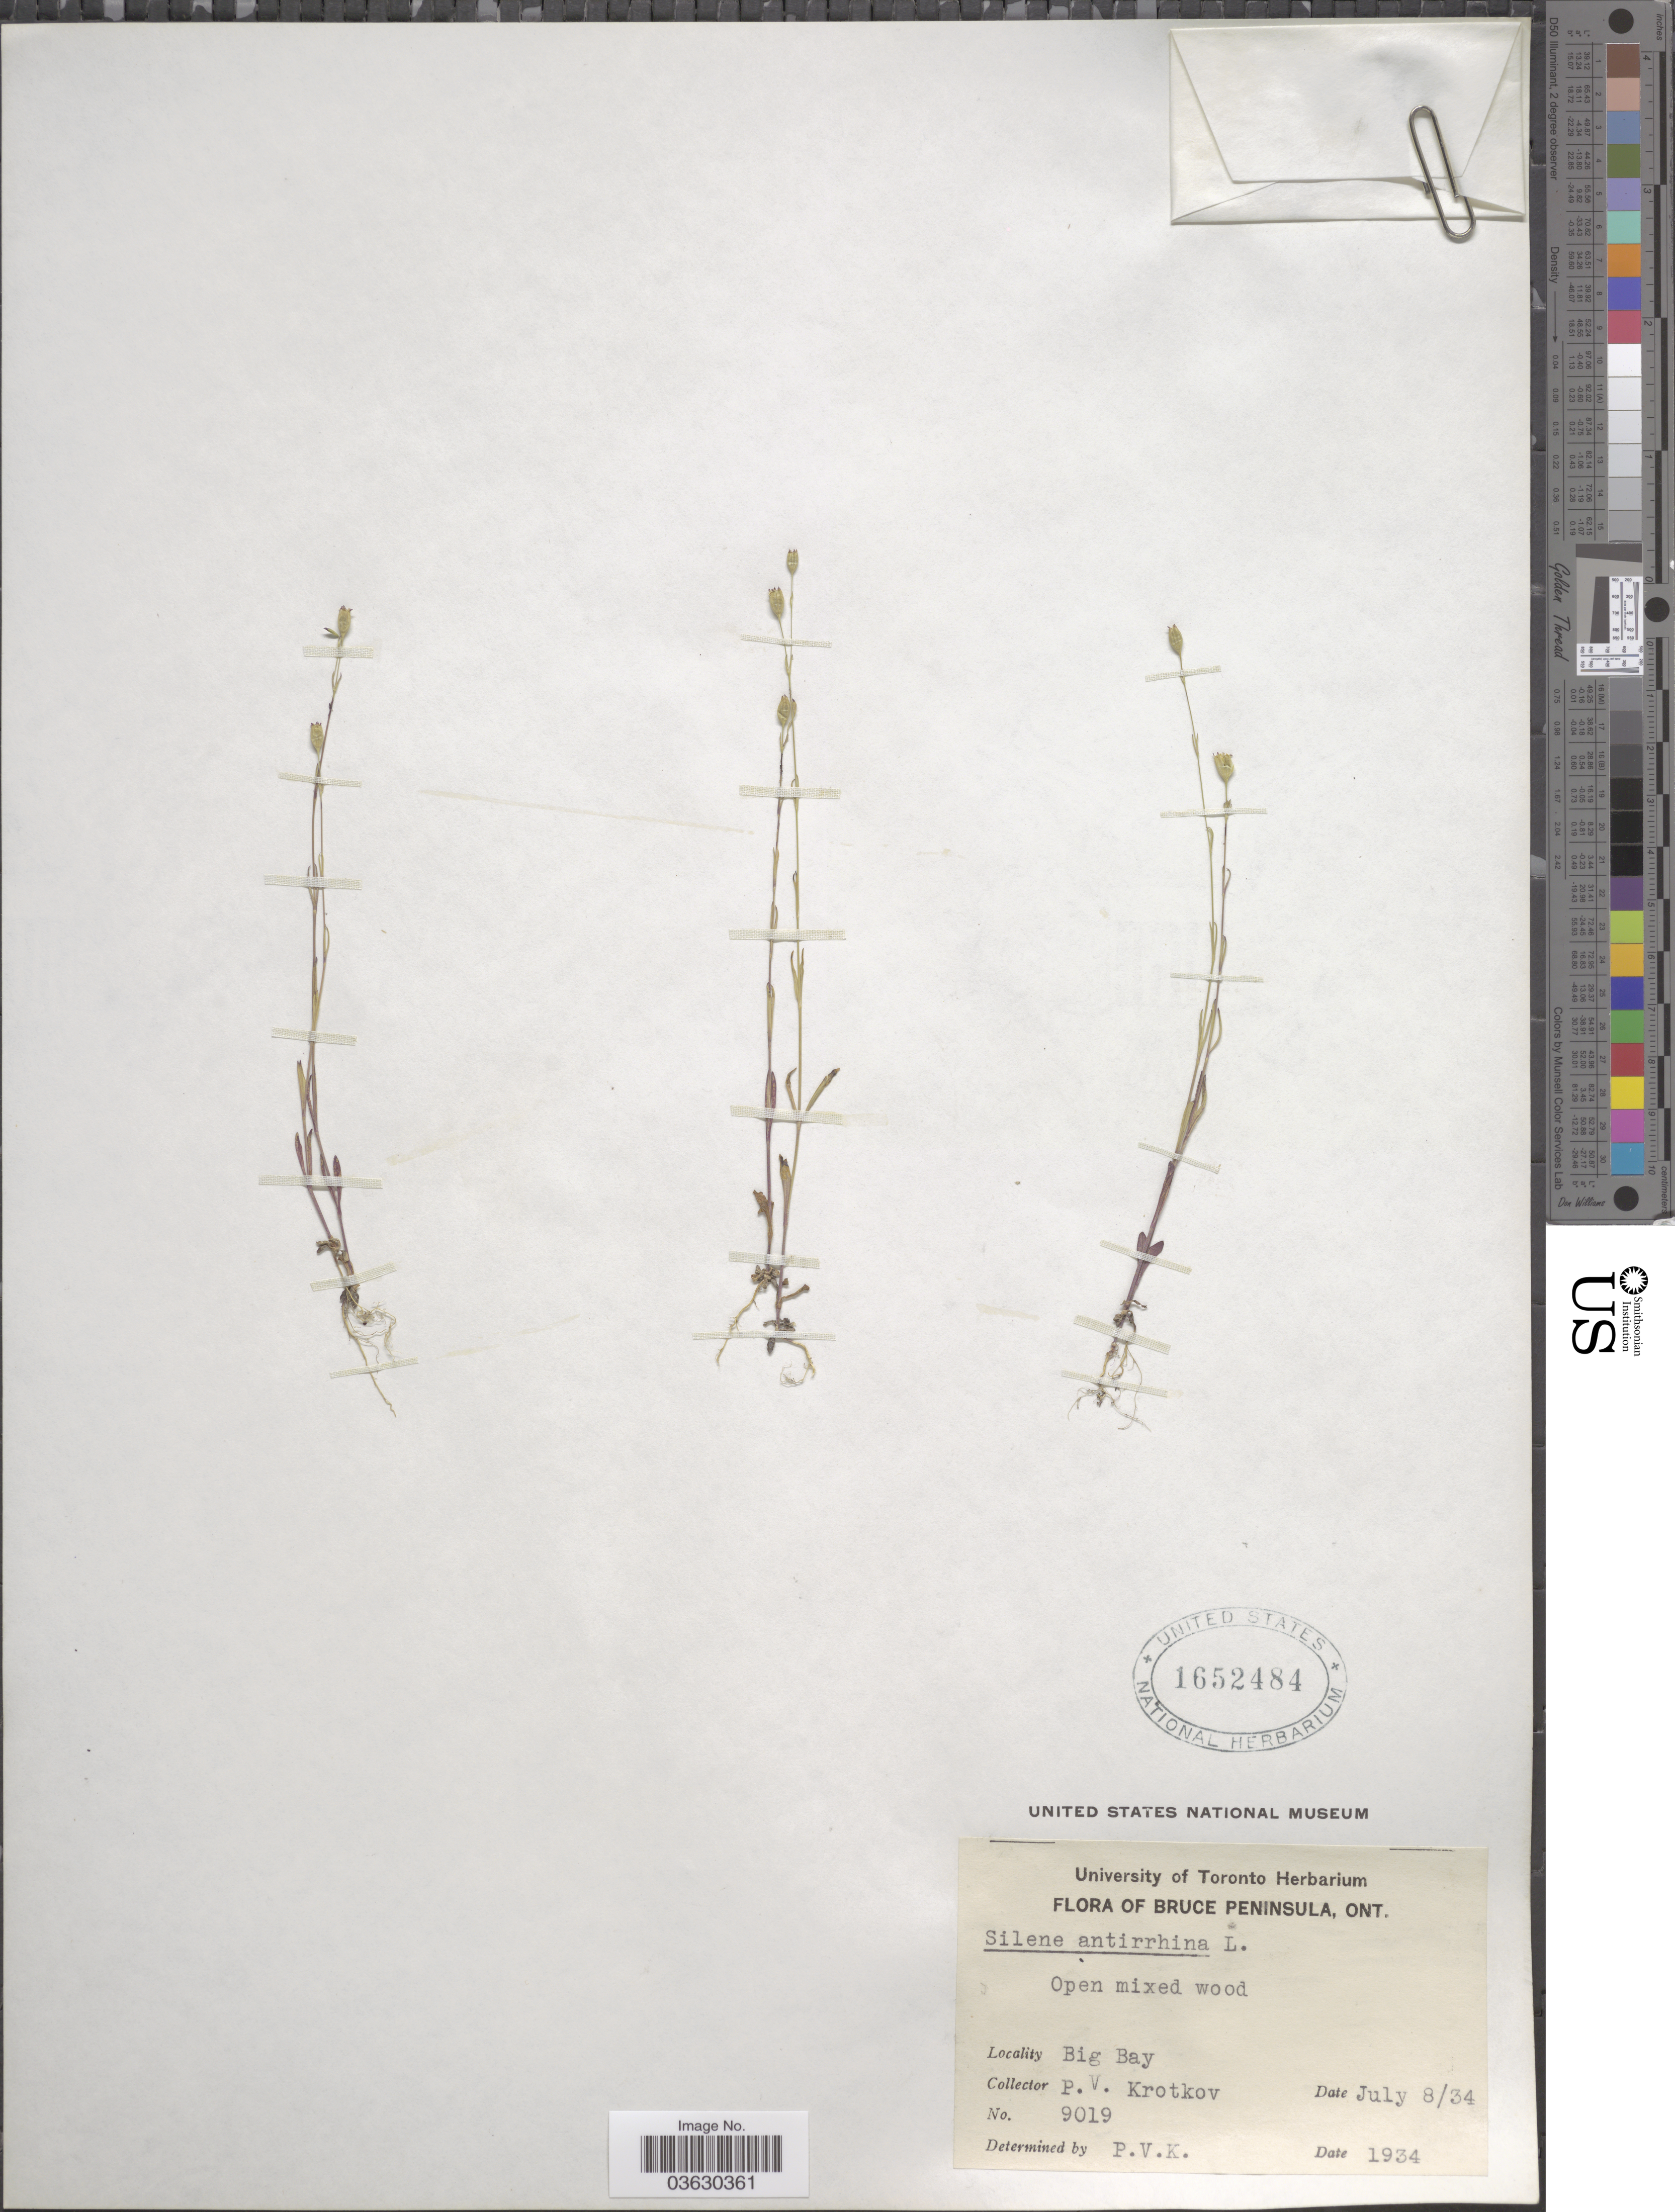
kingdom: Plantae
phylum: Tracheophyta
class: Magnoliopsida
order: Caryophyllales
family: Caryophyllaceae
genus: Silene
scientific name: Silene antirrhina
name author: L.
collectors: P. V. Krotkov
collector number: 9019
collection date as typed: Transcribed d/m/y: 8/7/34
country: Canada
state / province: Ontario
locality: Bruce Peninsula. Big Bay.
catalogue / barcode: US 1652484